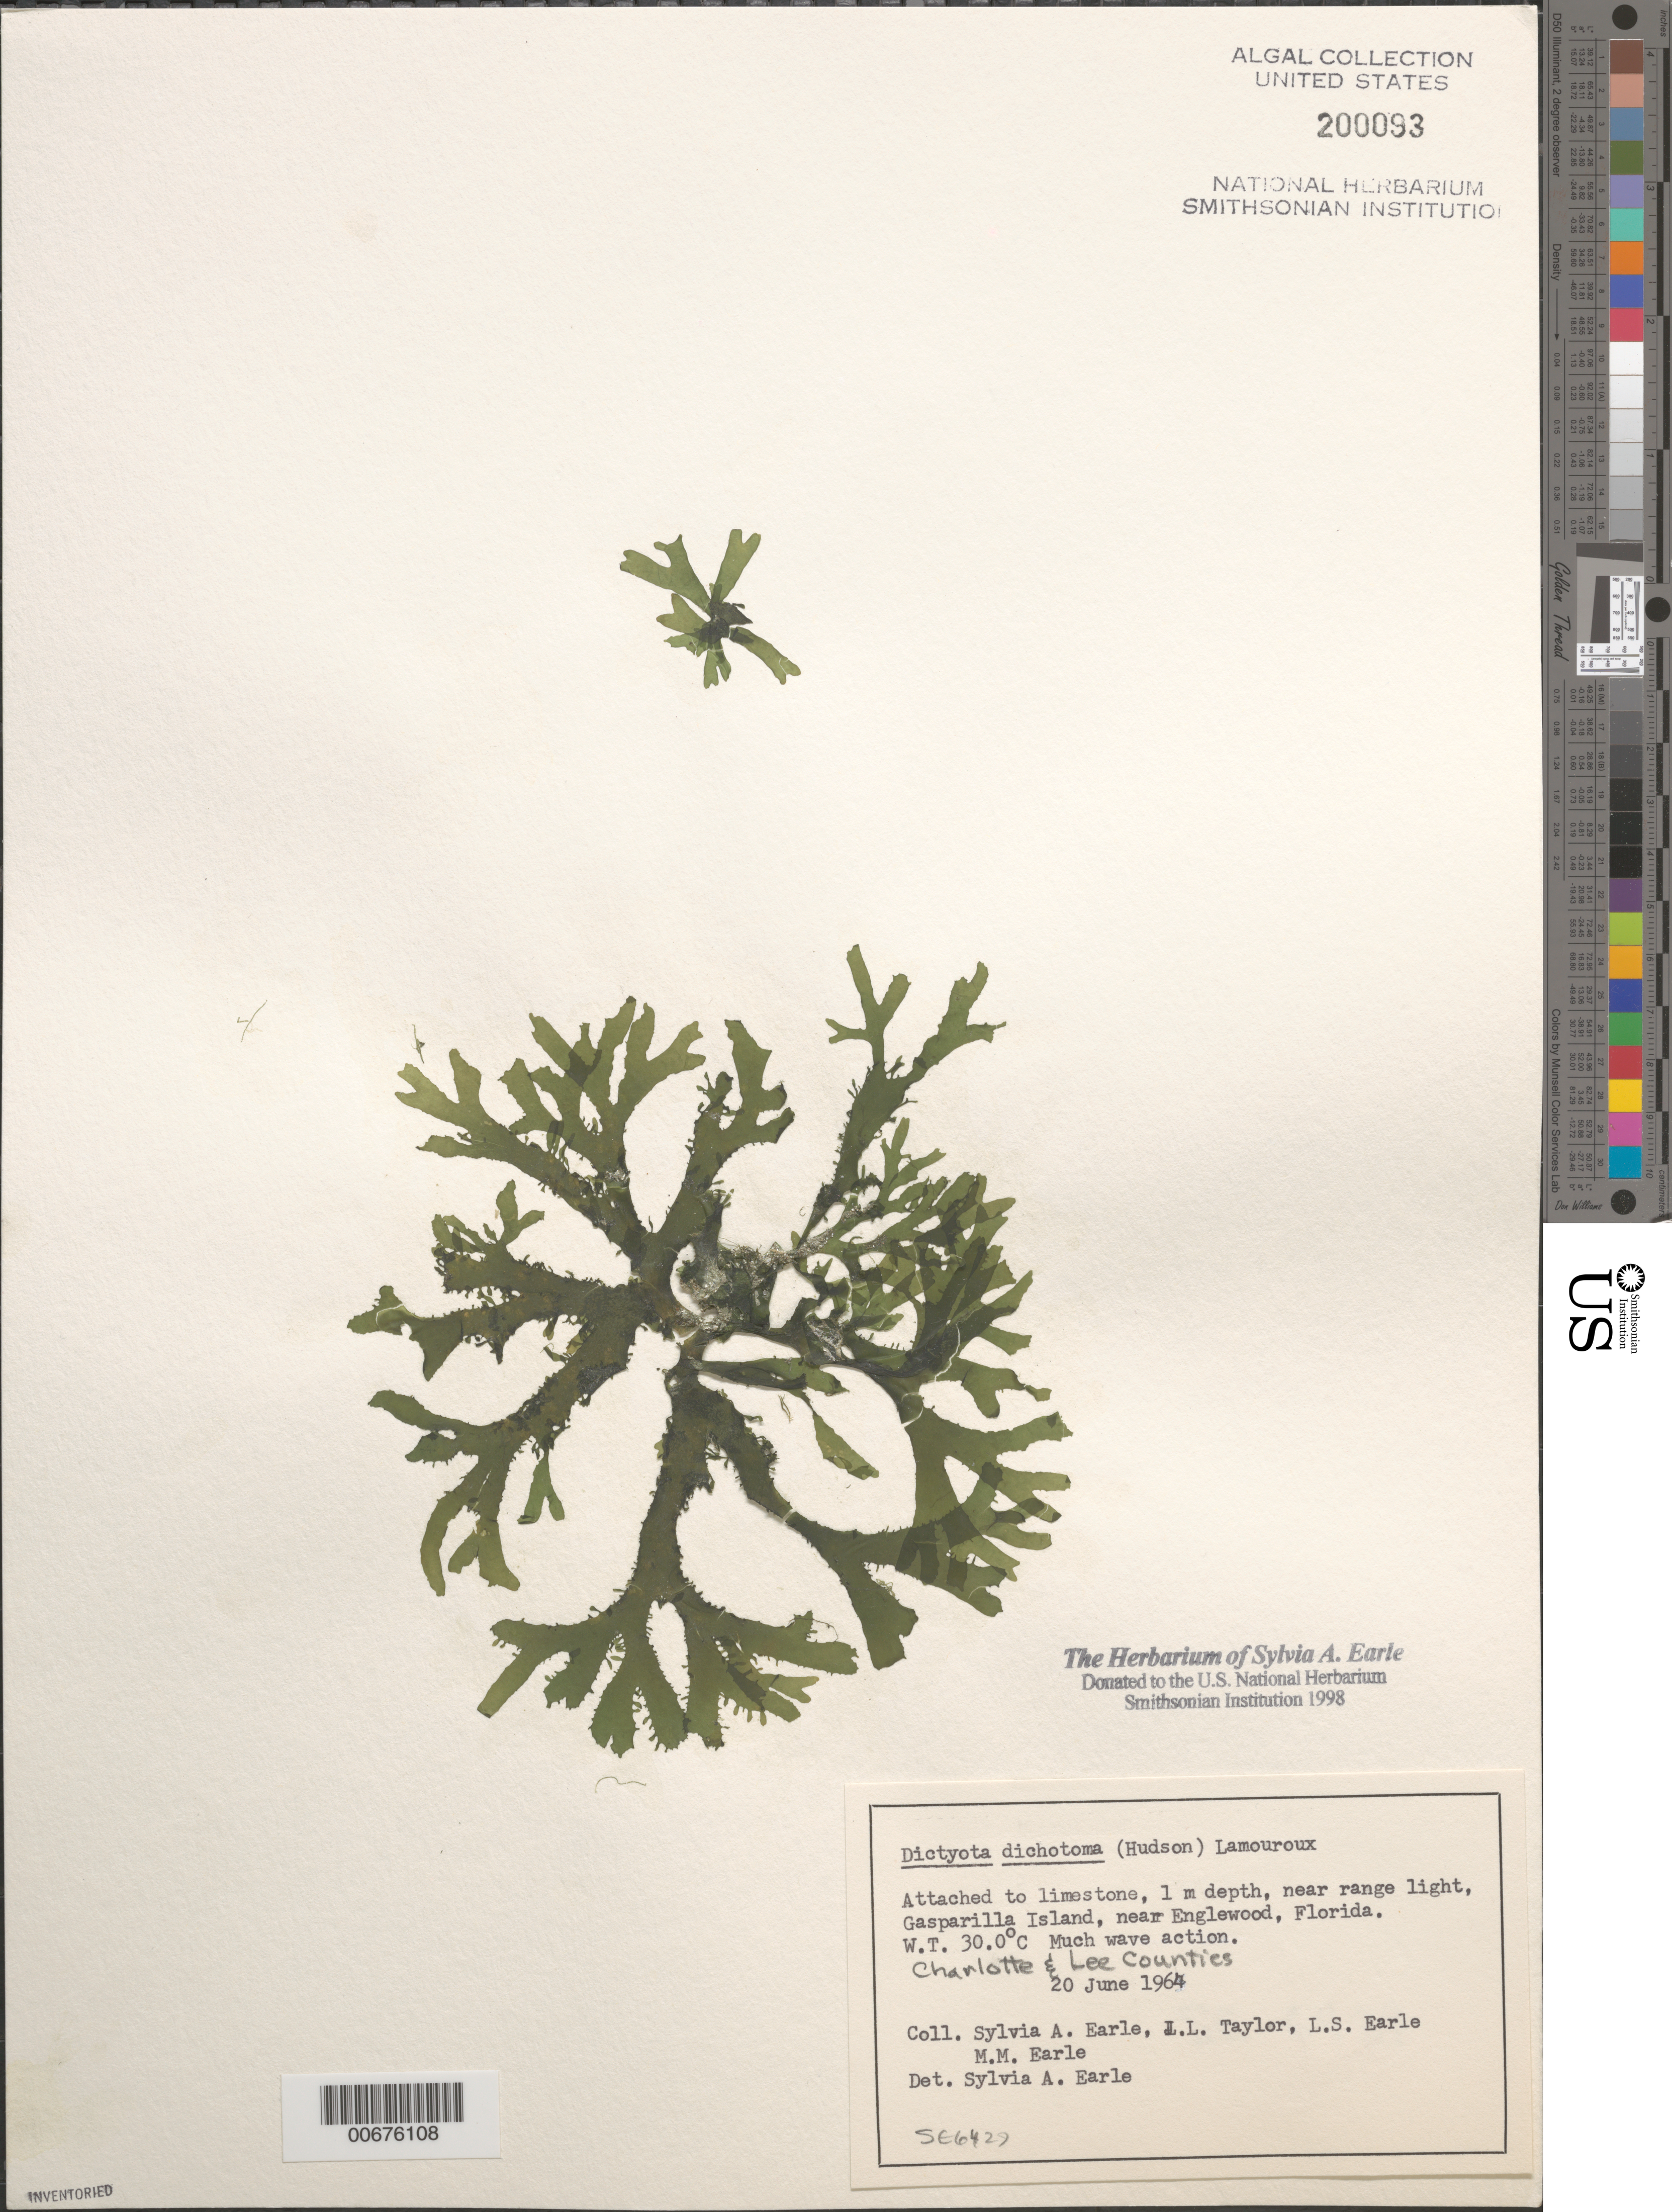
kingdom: Chromista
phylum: Ochrophyta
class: Phaeophyceae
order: Dictyotales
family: Dictyotaceae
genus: Dictyota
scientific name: Dictyota dichotoma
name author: (Huds.) J.V.Lamouroux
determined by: Earle, S. A.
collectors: S. A. Earle, J. L. Taylor, L. Earle & M. Earle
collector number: SE 6429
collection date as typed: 20 Jun 1964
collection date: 1964-06-20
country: United States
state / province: Florida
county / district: Charlotte County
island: Gasparilla Island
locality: Near Englewood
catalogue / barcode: US 200093